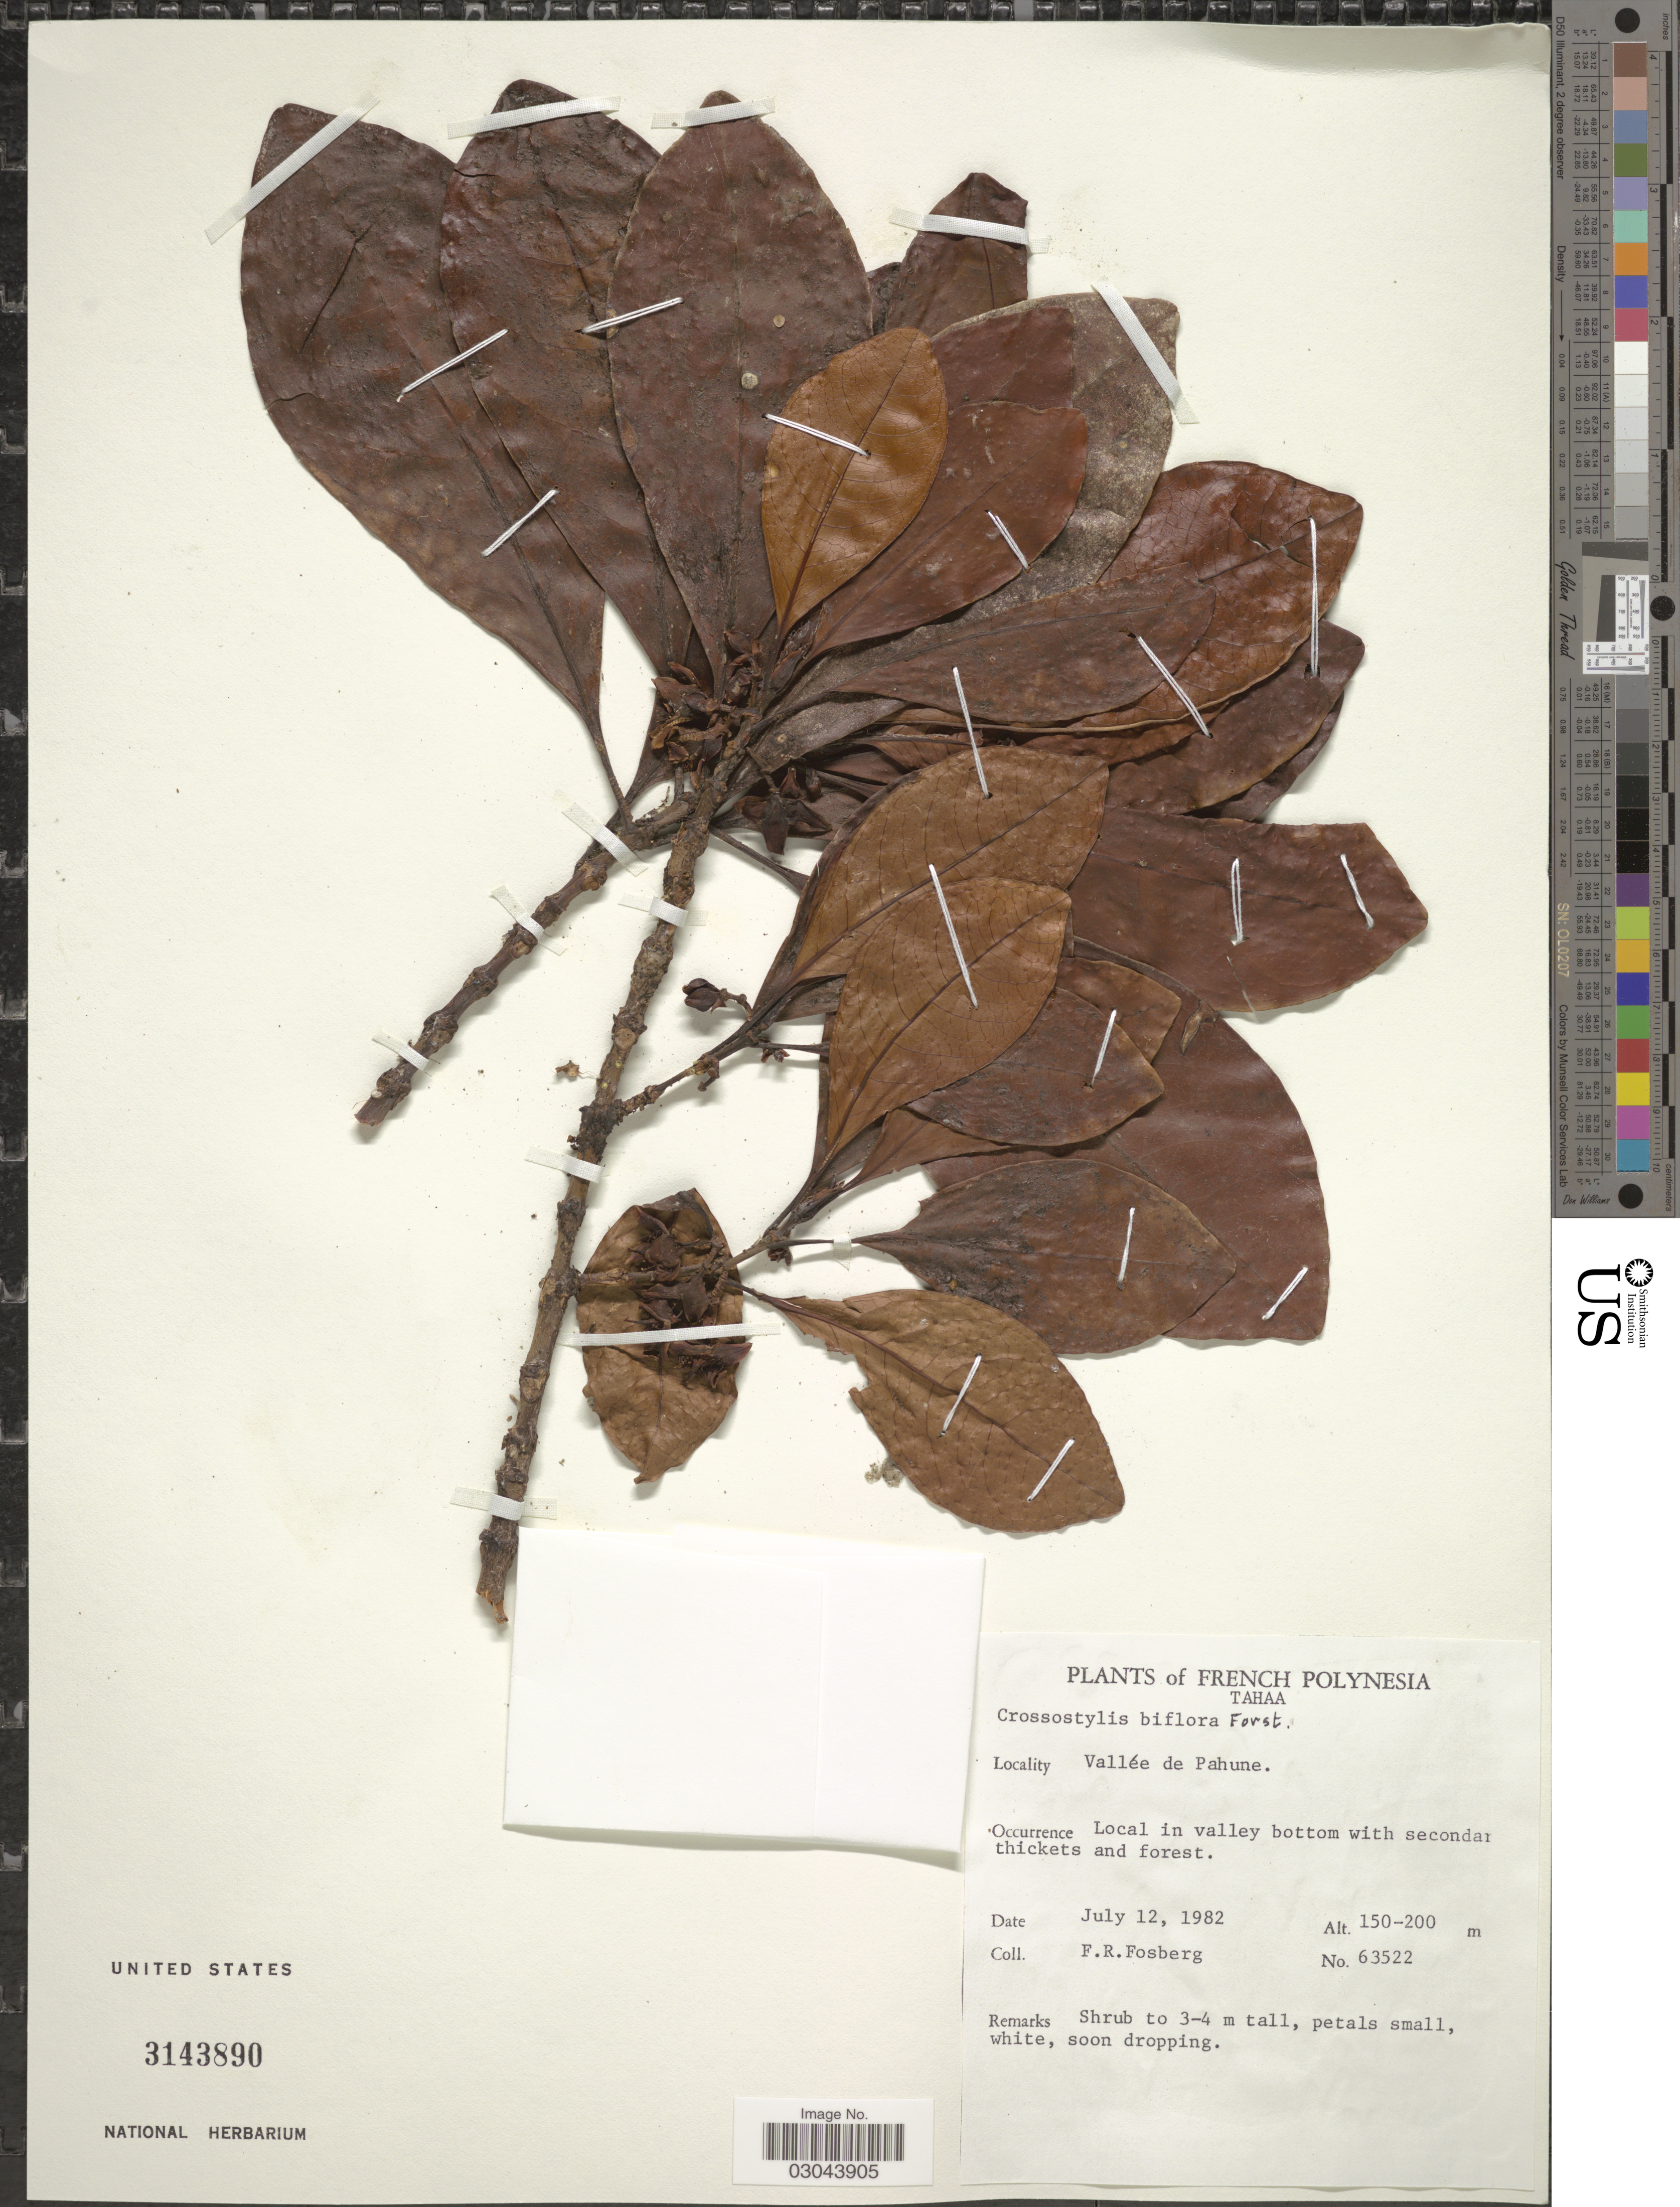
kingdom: Plantae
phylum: Tracheophyta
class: Magnoliopsida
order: Malpighiales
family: Rhizophoraceae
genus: Crossostylis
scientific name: Crossostylis biflora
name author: J.R. Forst. & G. Forst.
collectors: F. R. Fosberg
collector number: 63522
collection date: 1982-07-12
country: French Polynesia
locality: French Polynesia. Tahaa. Vallée de Pahune.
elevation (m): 150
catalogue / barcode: US 3143890